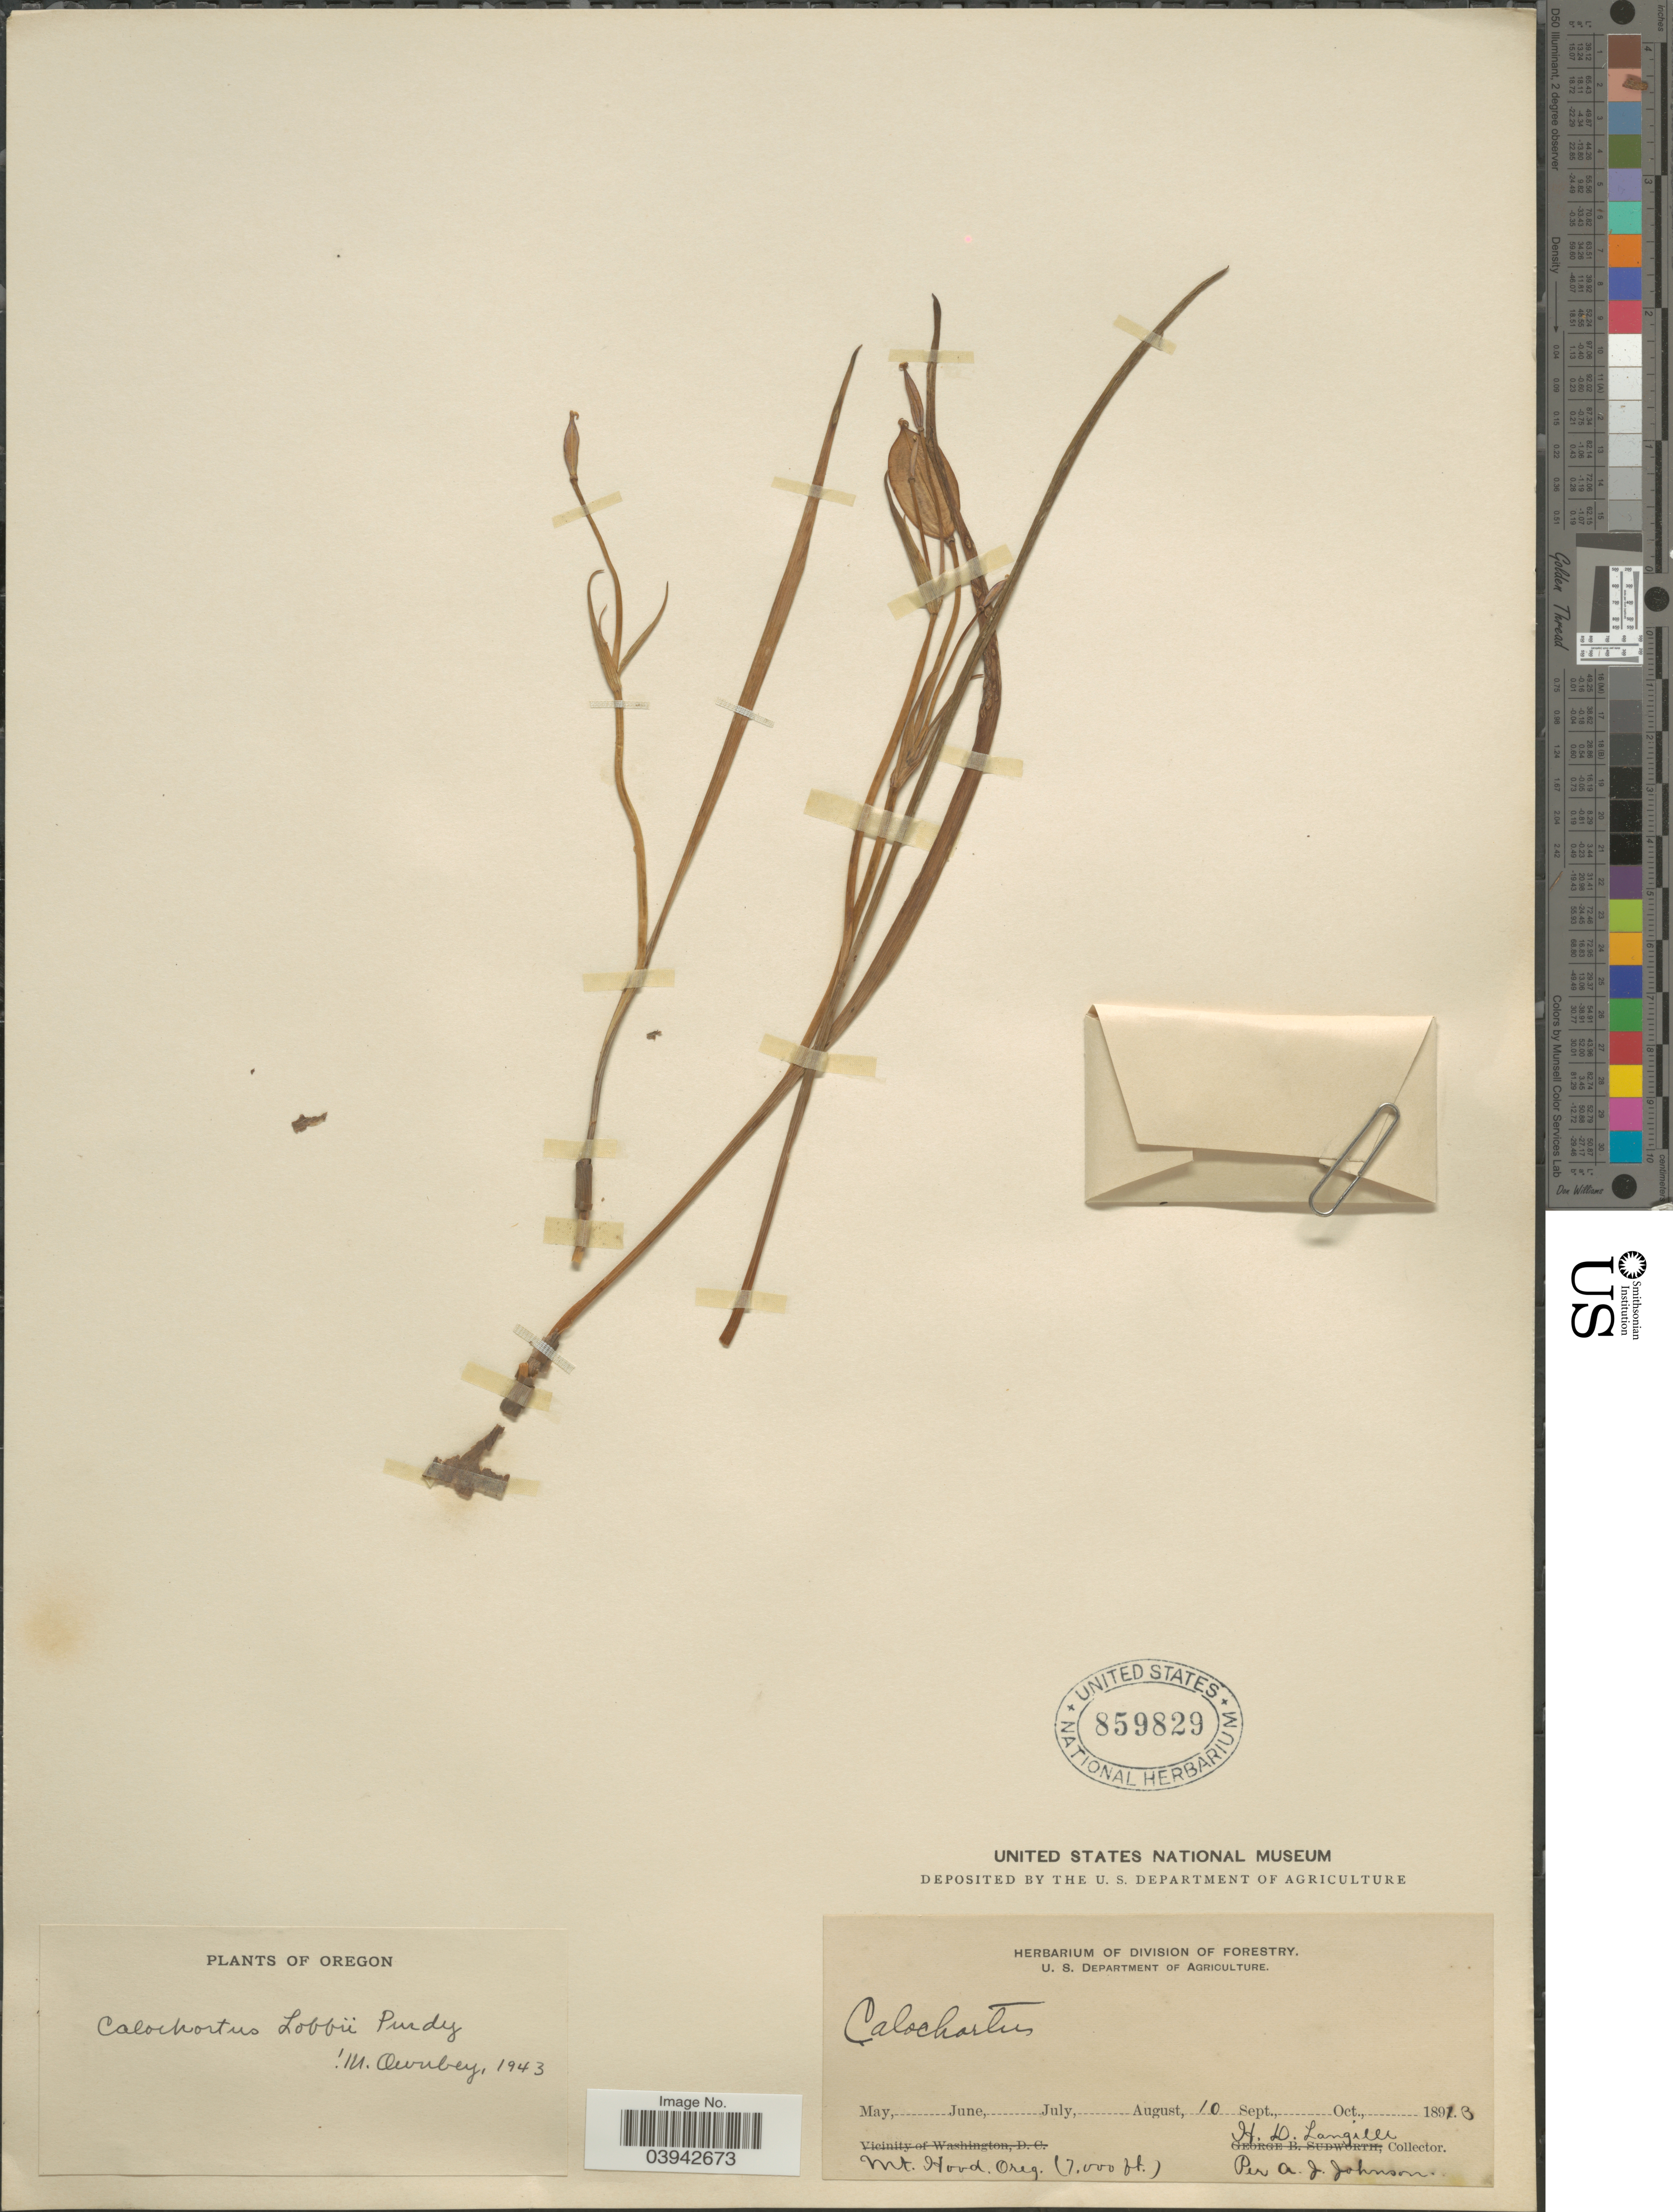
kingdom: Plantae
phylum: Tracheophyta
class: Liliopsida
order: Liliales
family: Liliaceae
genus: Calochortus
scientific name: Calochortus lobbii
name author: Purdy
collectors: H. Langille & A. Johnson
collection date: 1893-09-10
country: United States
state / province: Oregon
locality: Mt. hood.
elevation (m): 2134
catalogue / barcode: US 859829